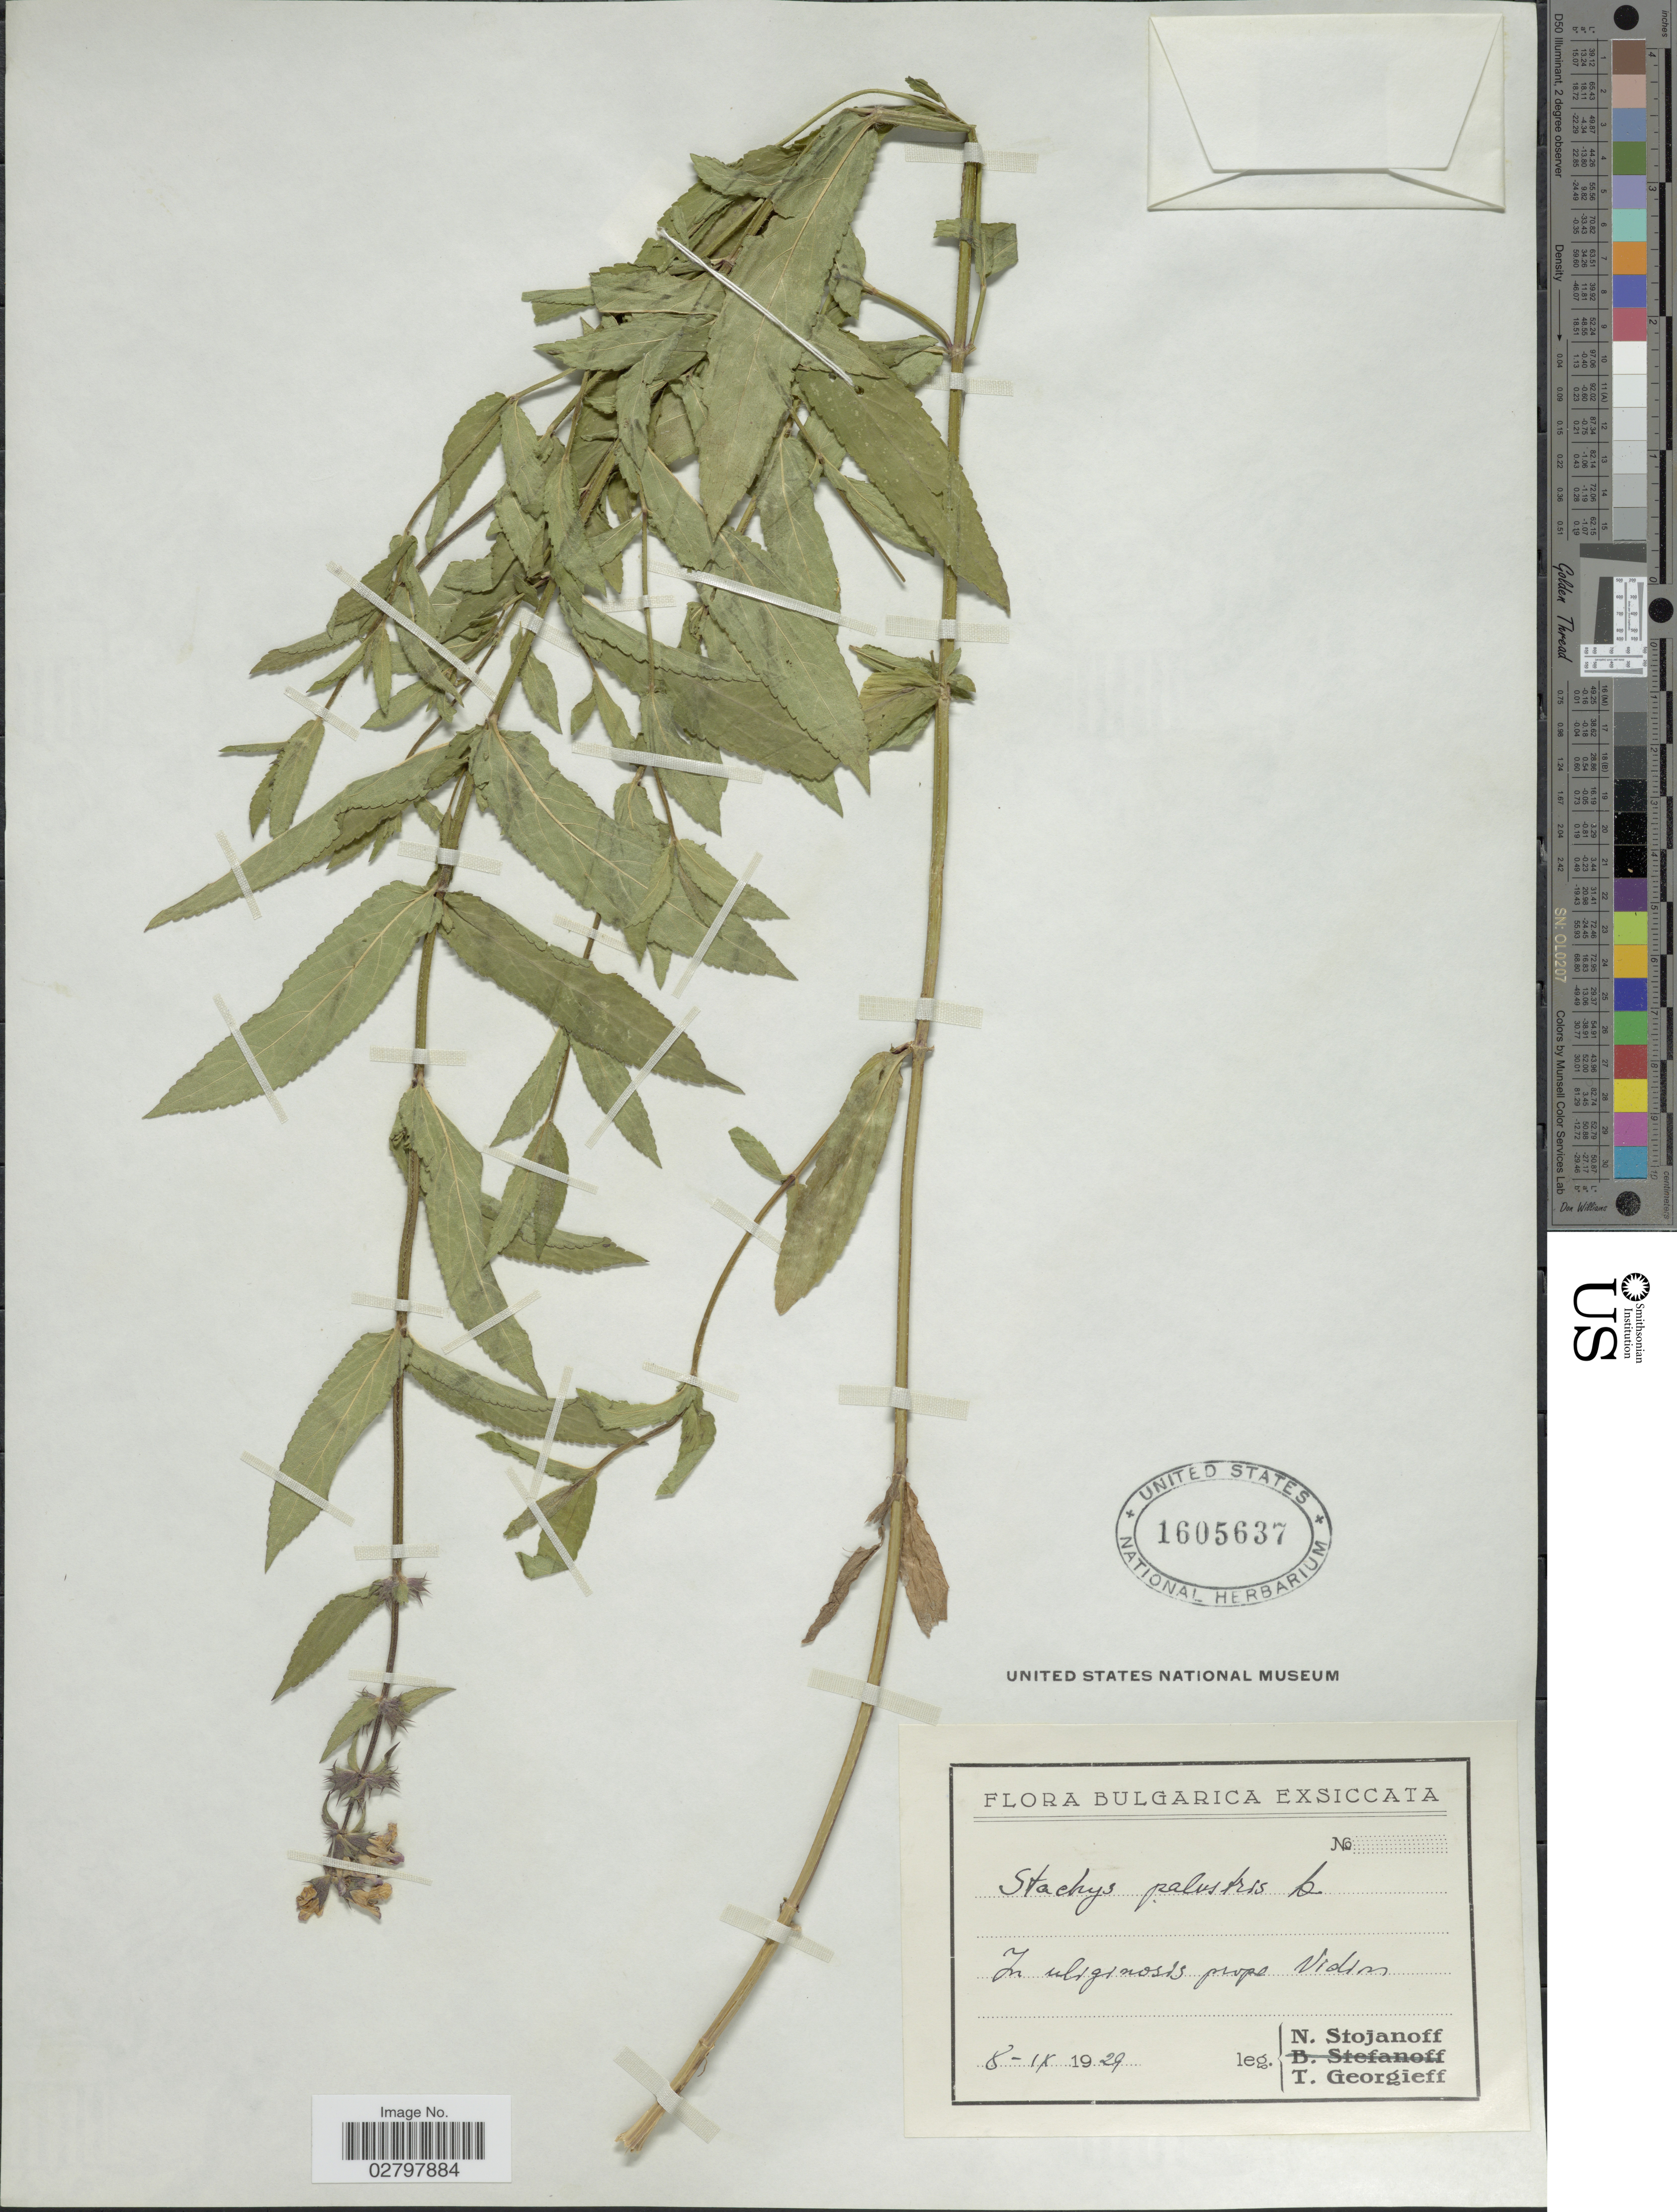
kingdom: Plantae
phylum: Tracheophyta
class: Magnoliopsida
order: Lamiales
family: Lamiaceae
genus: Stachys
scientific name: Stachys palustris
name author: L.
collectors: N. Stojanoff & T. Georgieff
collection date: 1929-09-08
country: Bulgaria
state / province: Vidin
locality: In uliginosis [interpreted] prope Vidin.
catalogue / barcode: US 1605637